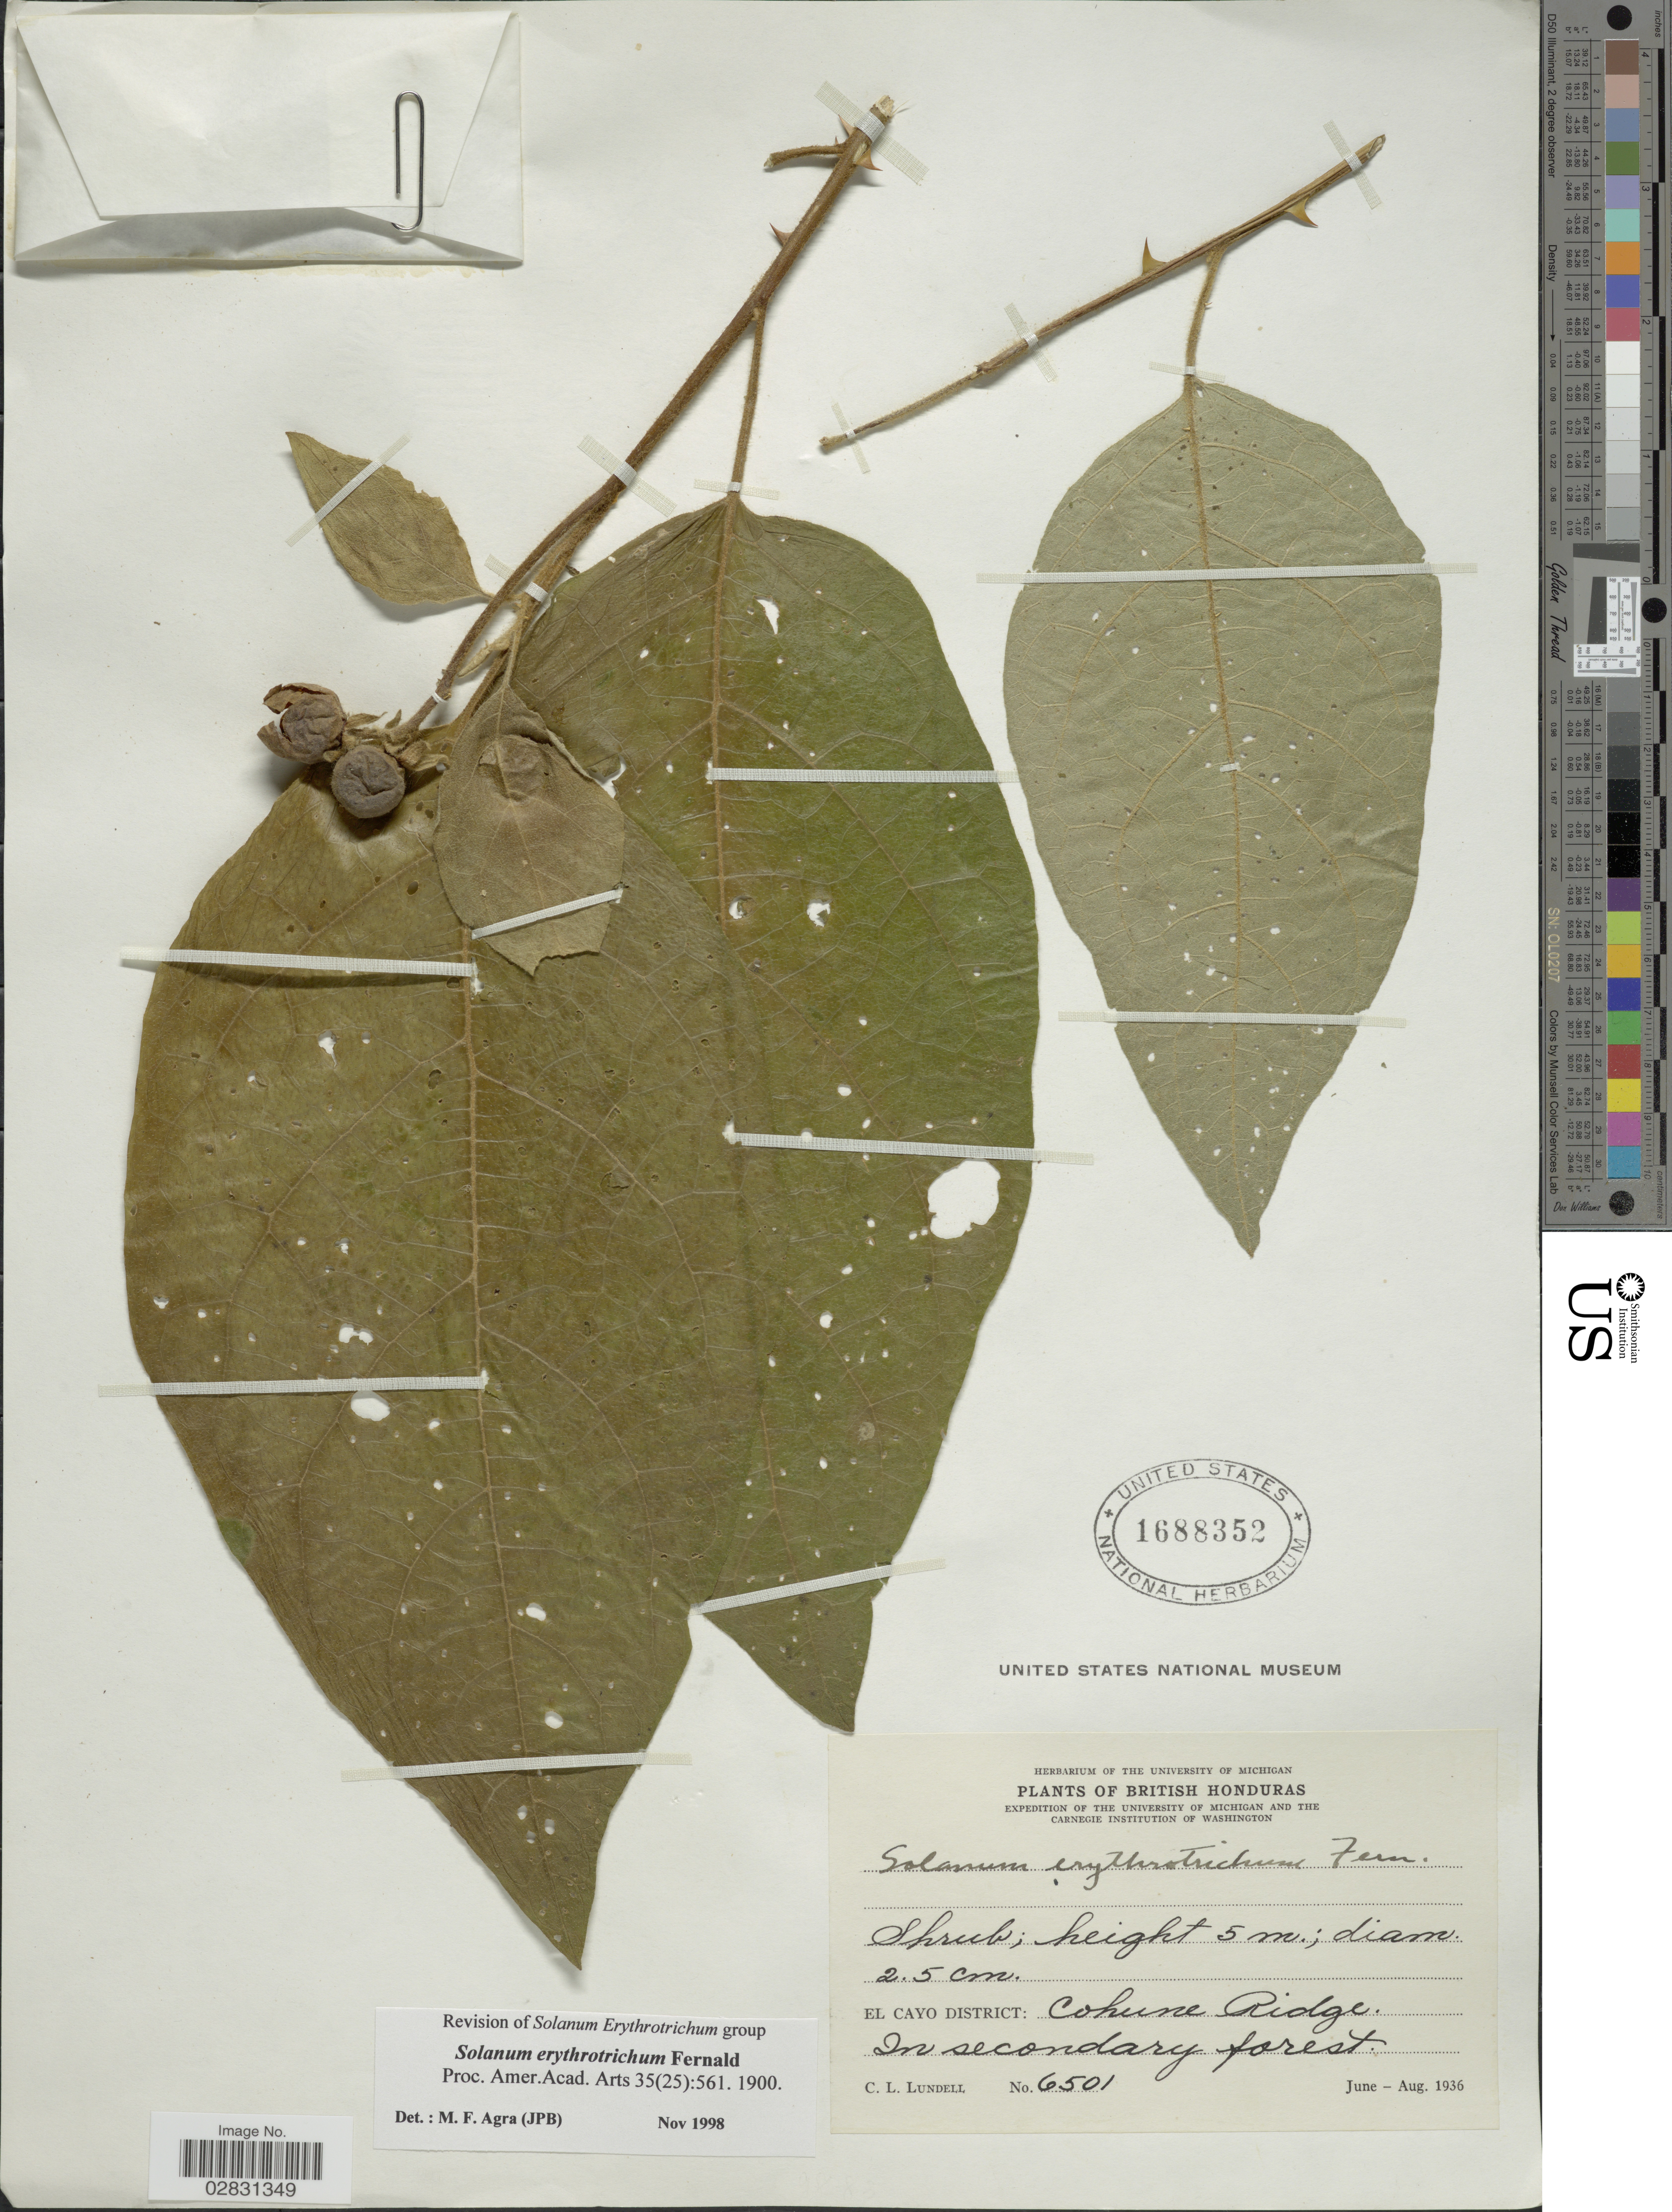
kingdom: Plantae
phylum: Tracheophyta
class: Magnoliopsida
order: Solanales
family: Solanaceae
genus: Solanum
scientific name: Solanum erythrotrichum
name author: Fernald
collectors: C. L. Lundell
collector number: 6501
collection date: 1936-06/1936-08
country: Belize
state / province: Cayo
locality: British Honduras, El Cayo District: Cohune Ridge.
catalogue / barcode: US 1688352